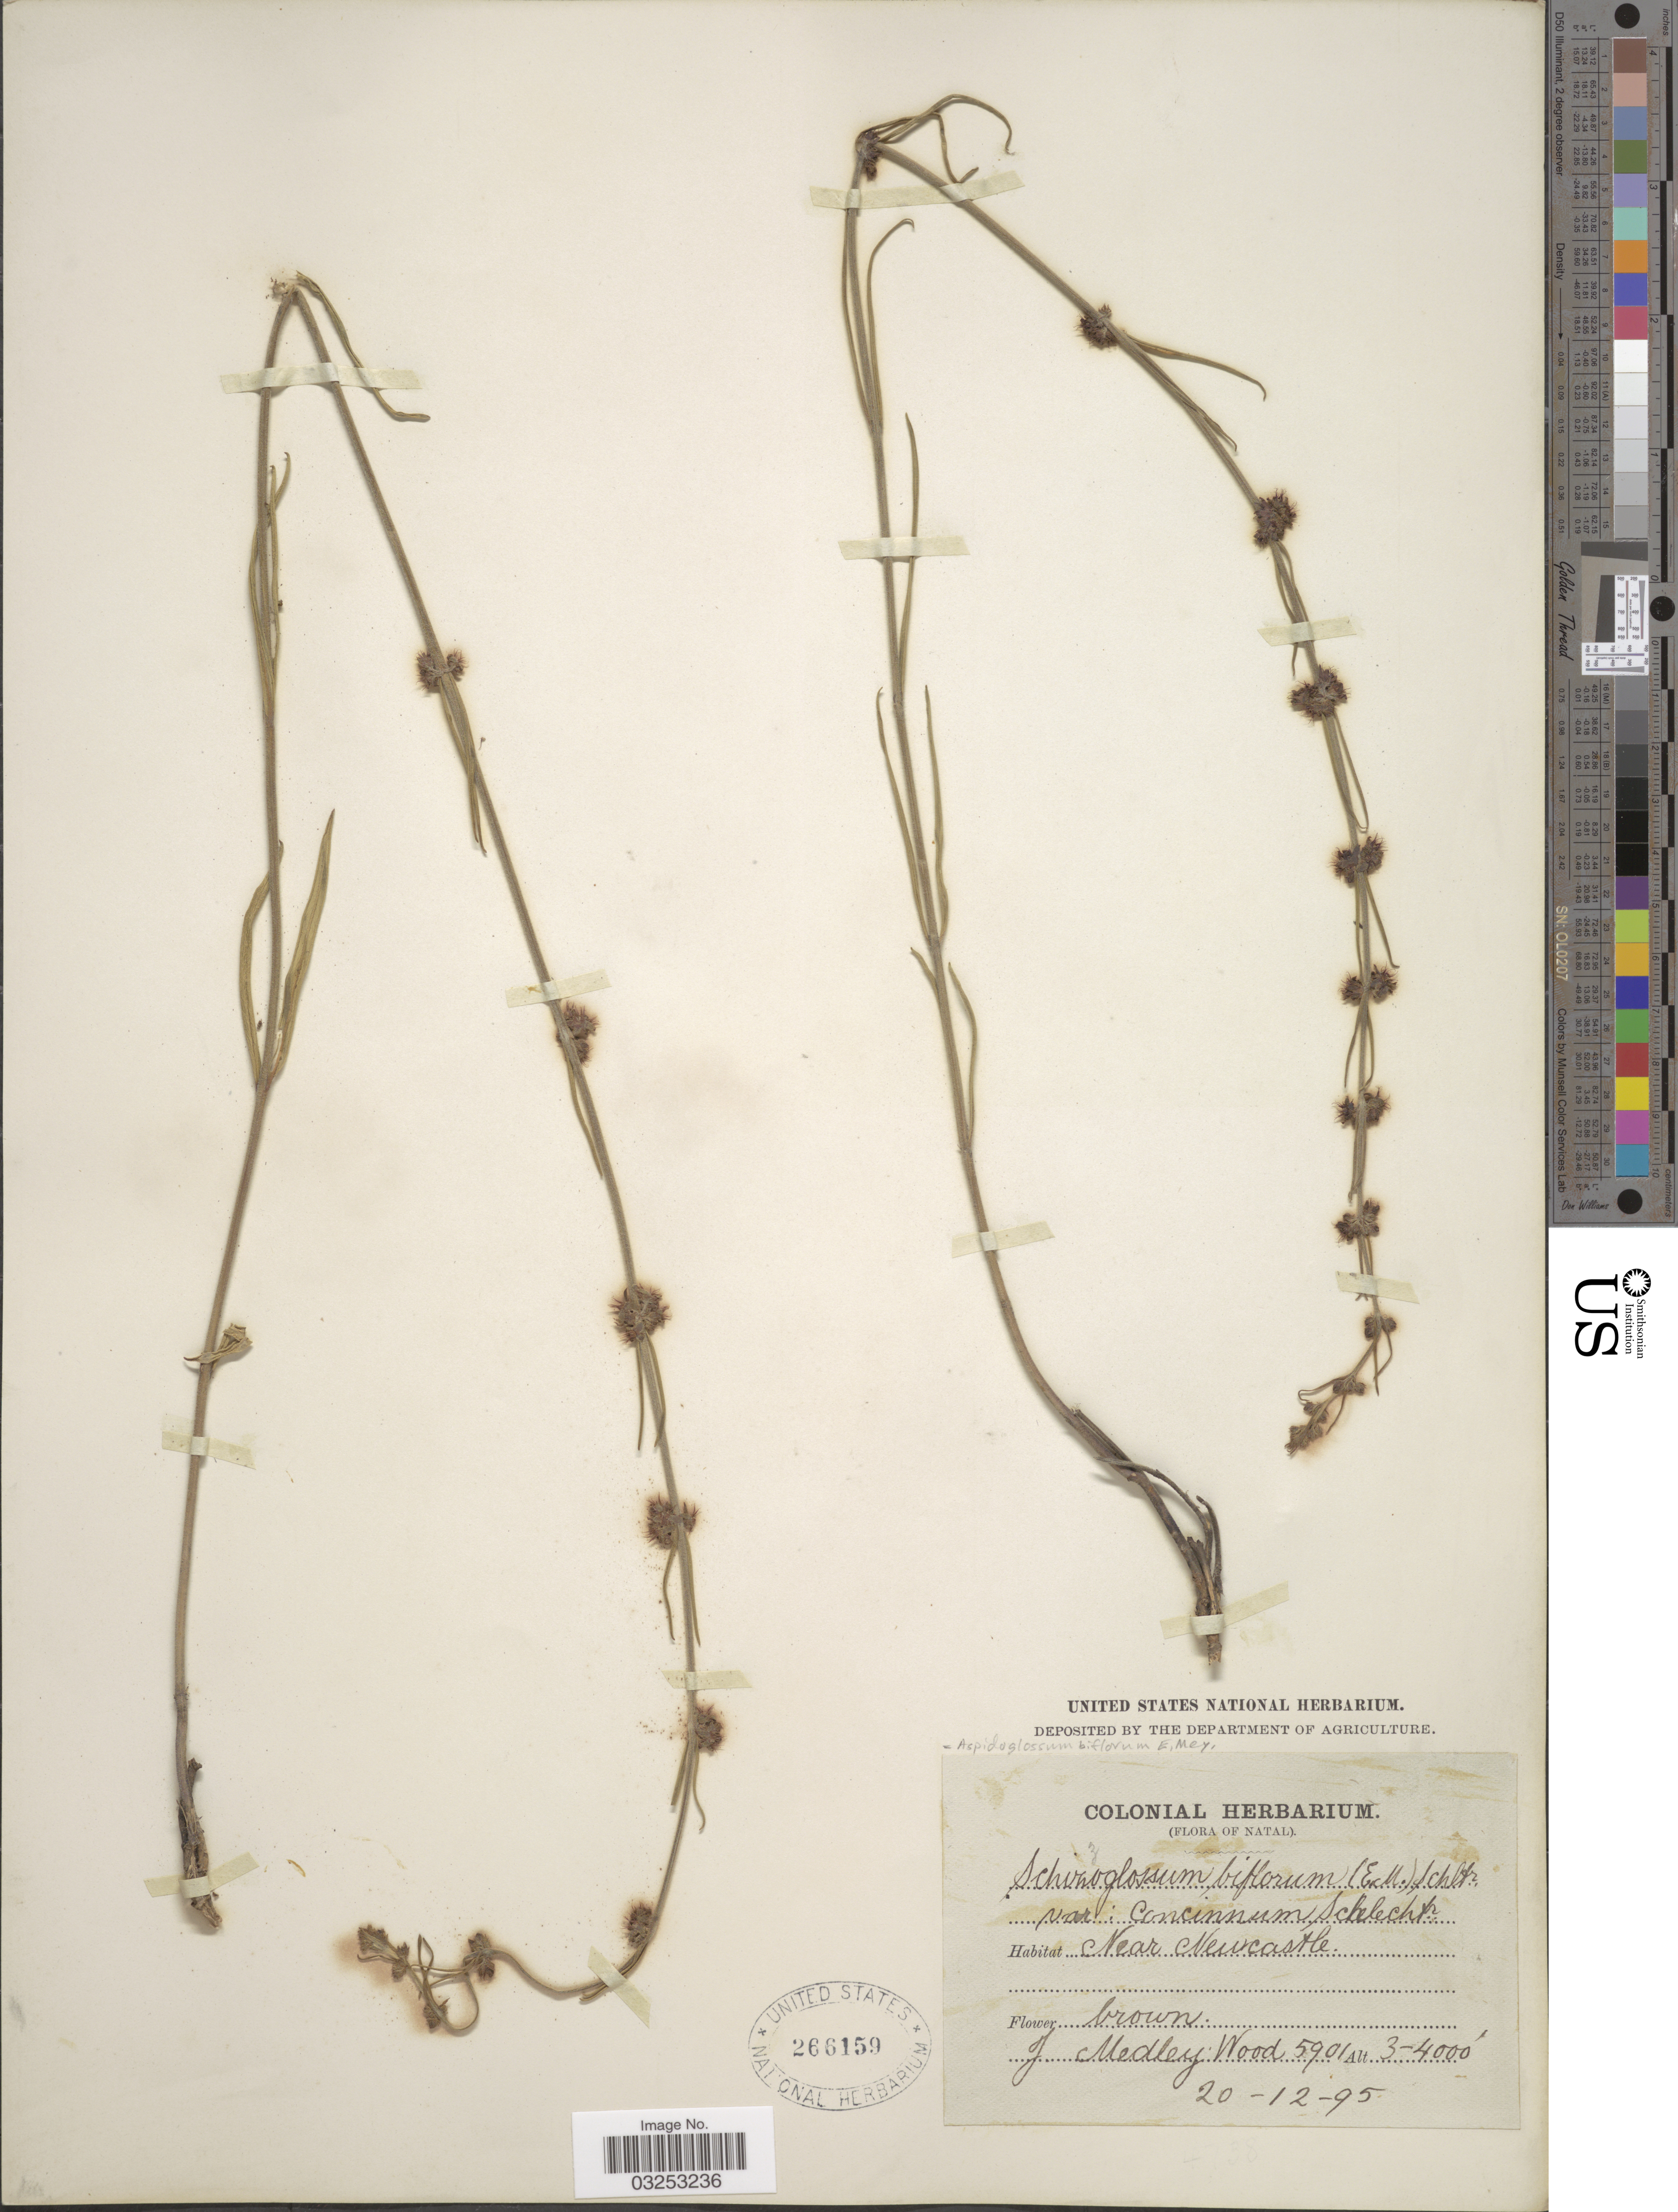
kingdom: Plantae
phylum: Tracheophyta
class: Magnoliopsida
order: Gentianales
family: Apocynaceae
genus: Aspidoglossum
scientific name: Aspidoglossum biflorum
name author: E. Mey.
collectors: J. Medley Wood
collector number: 5901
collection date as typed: Transcribed d/m/y: 20/12/95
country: South Africa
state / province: KwaZulu-Natal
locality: Natal. Near Newcastle.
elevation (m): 914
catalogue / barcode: US 266159